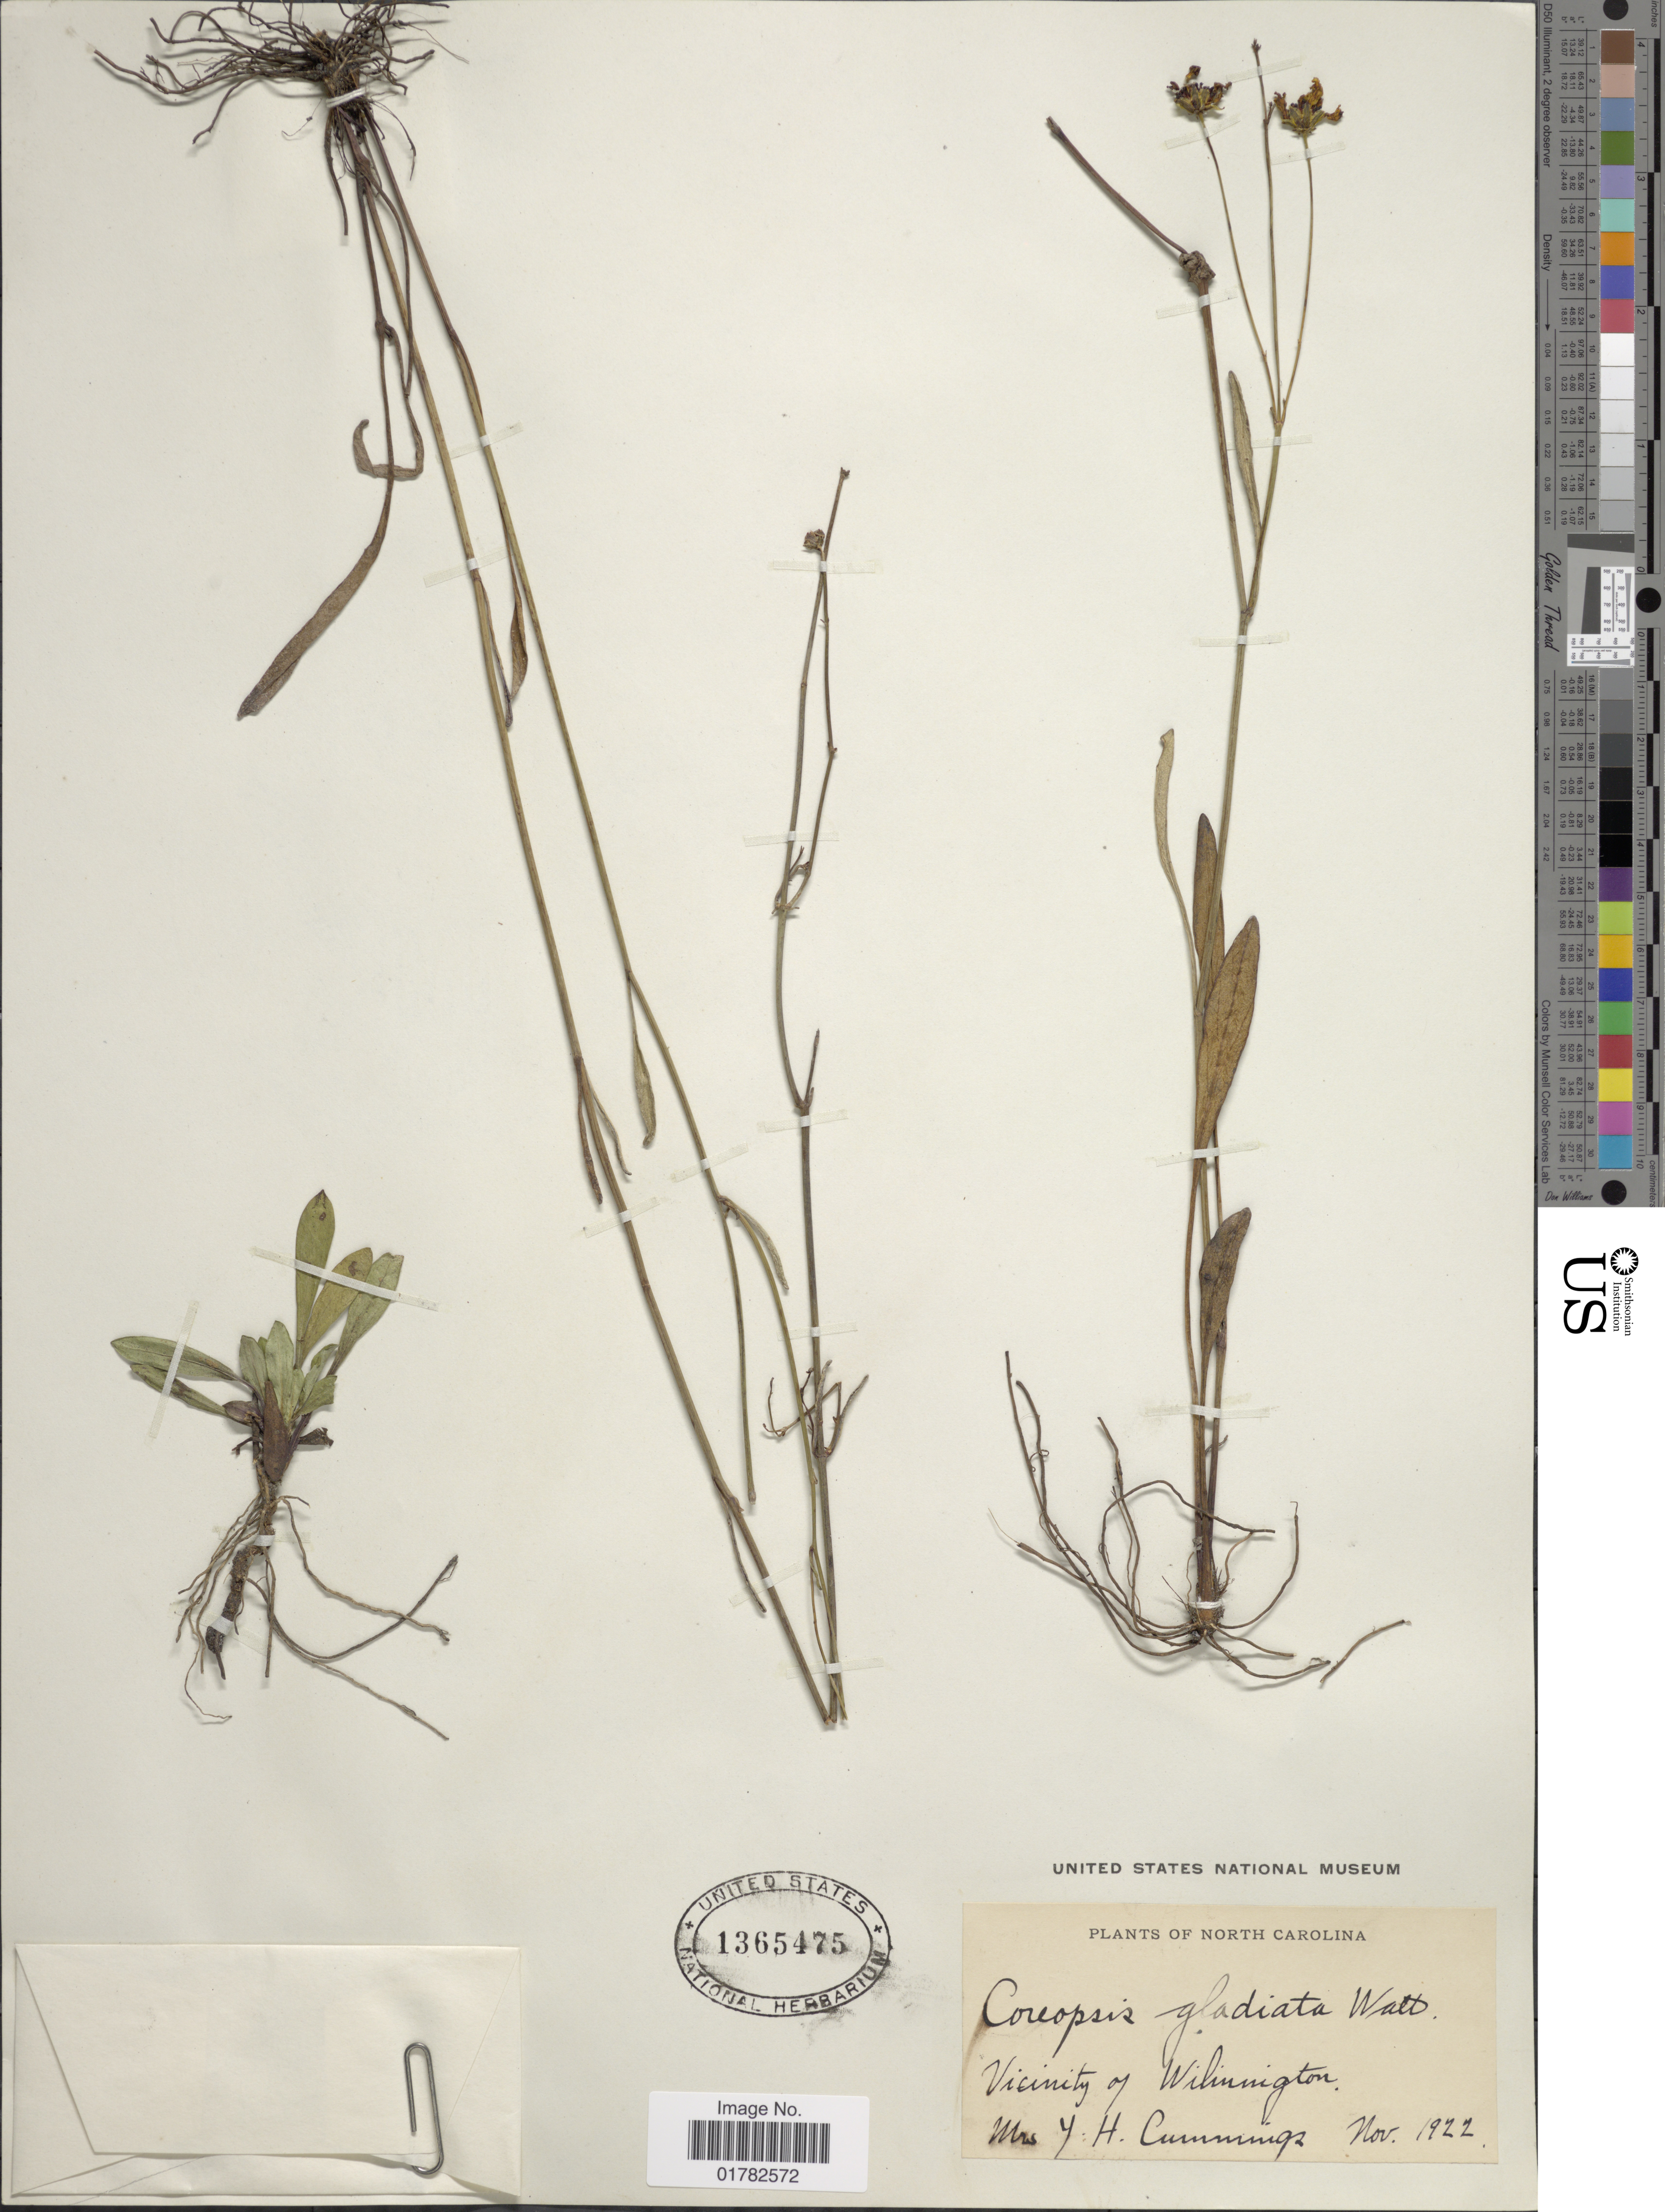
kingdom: Plantae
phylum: Tracheophyta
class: Magnoliopsida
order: Asterales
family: Asteraceae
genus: Coreopsis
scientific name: Coreopsis gladiata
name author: Walter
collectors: J. Cummings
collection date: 1922-11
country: United States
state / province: North Carolina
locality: Vicinity of Wilmington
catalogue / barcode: US 1365475